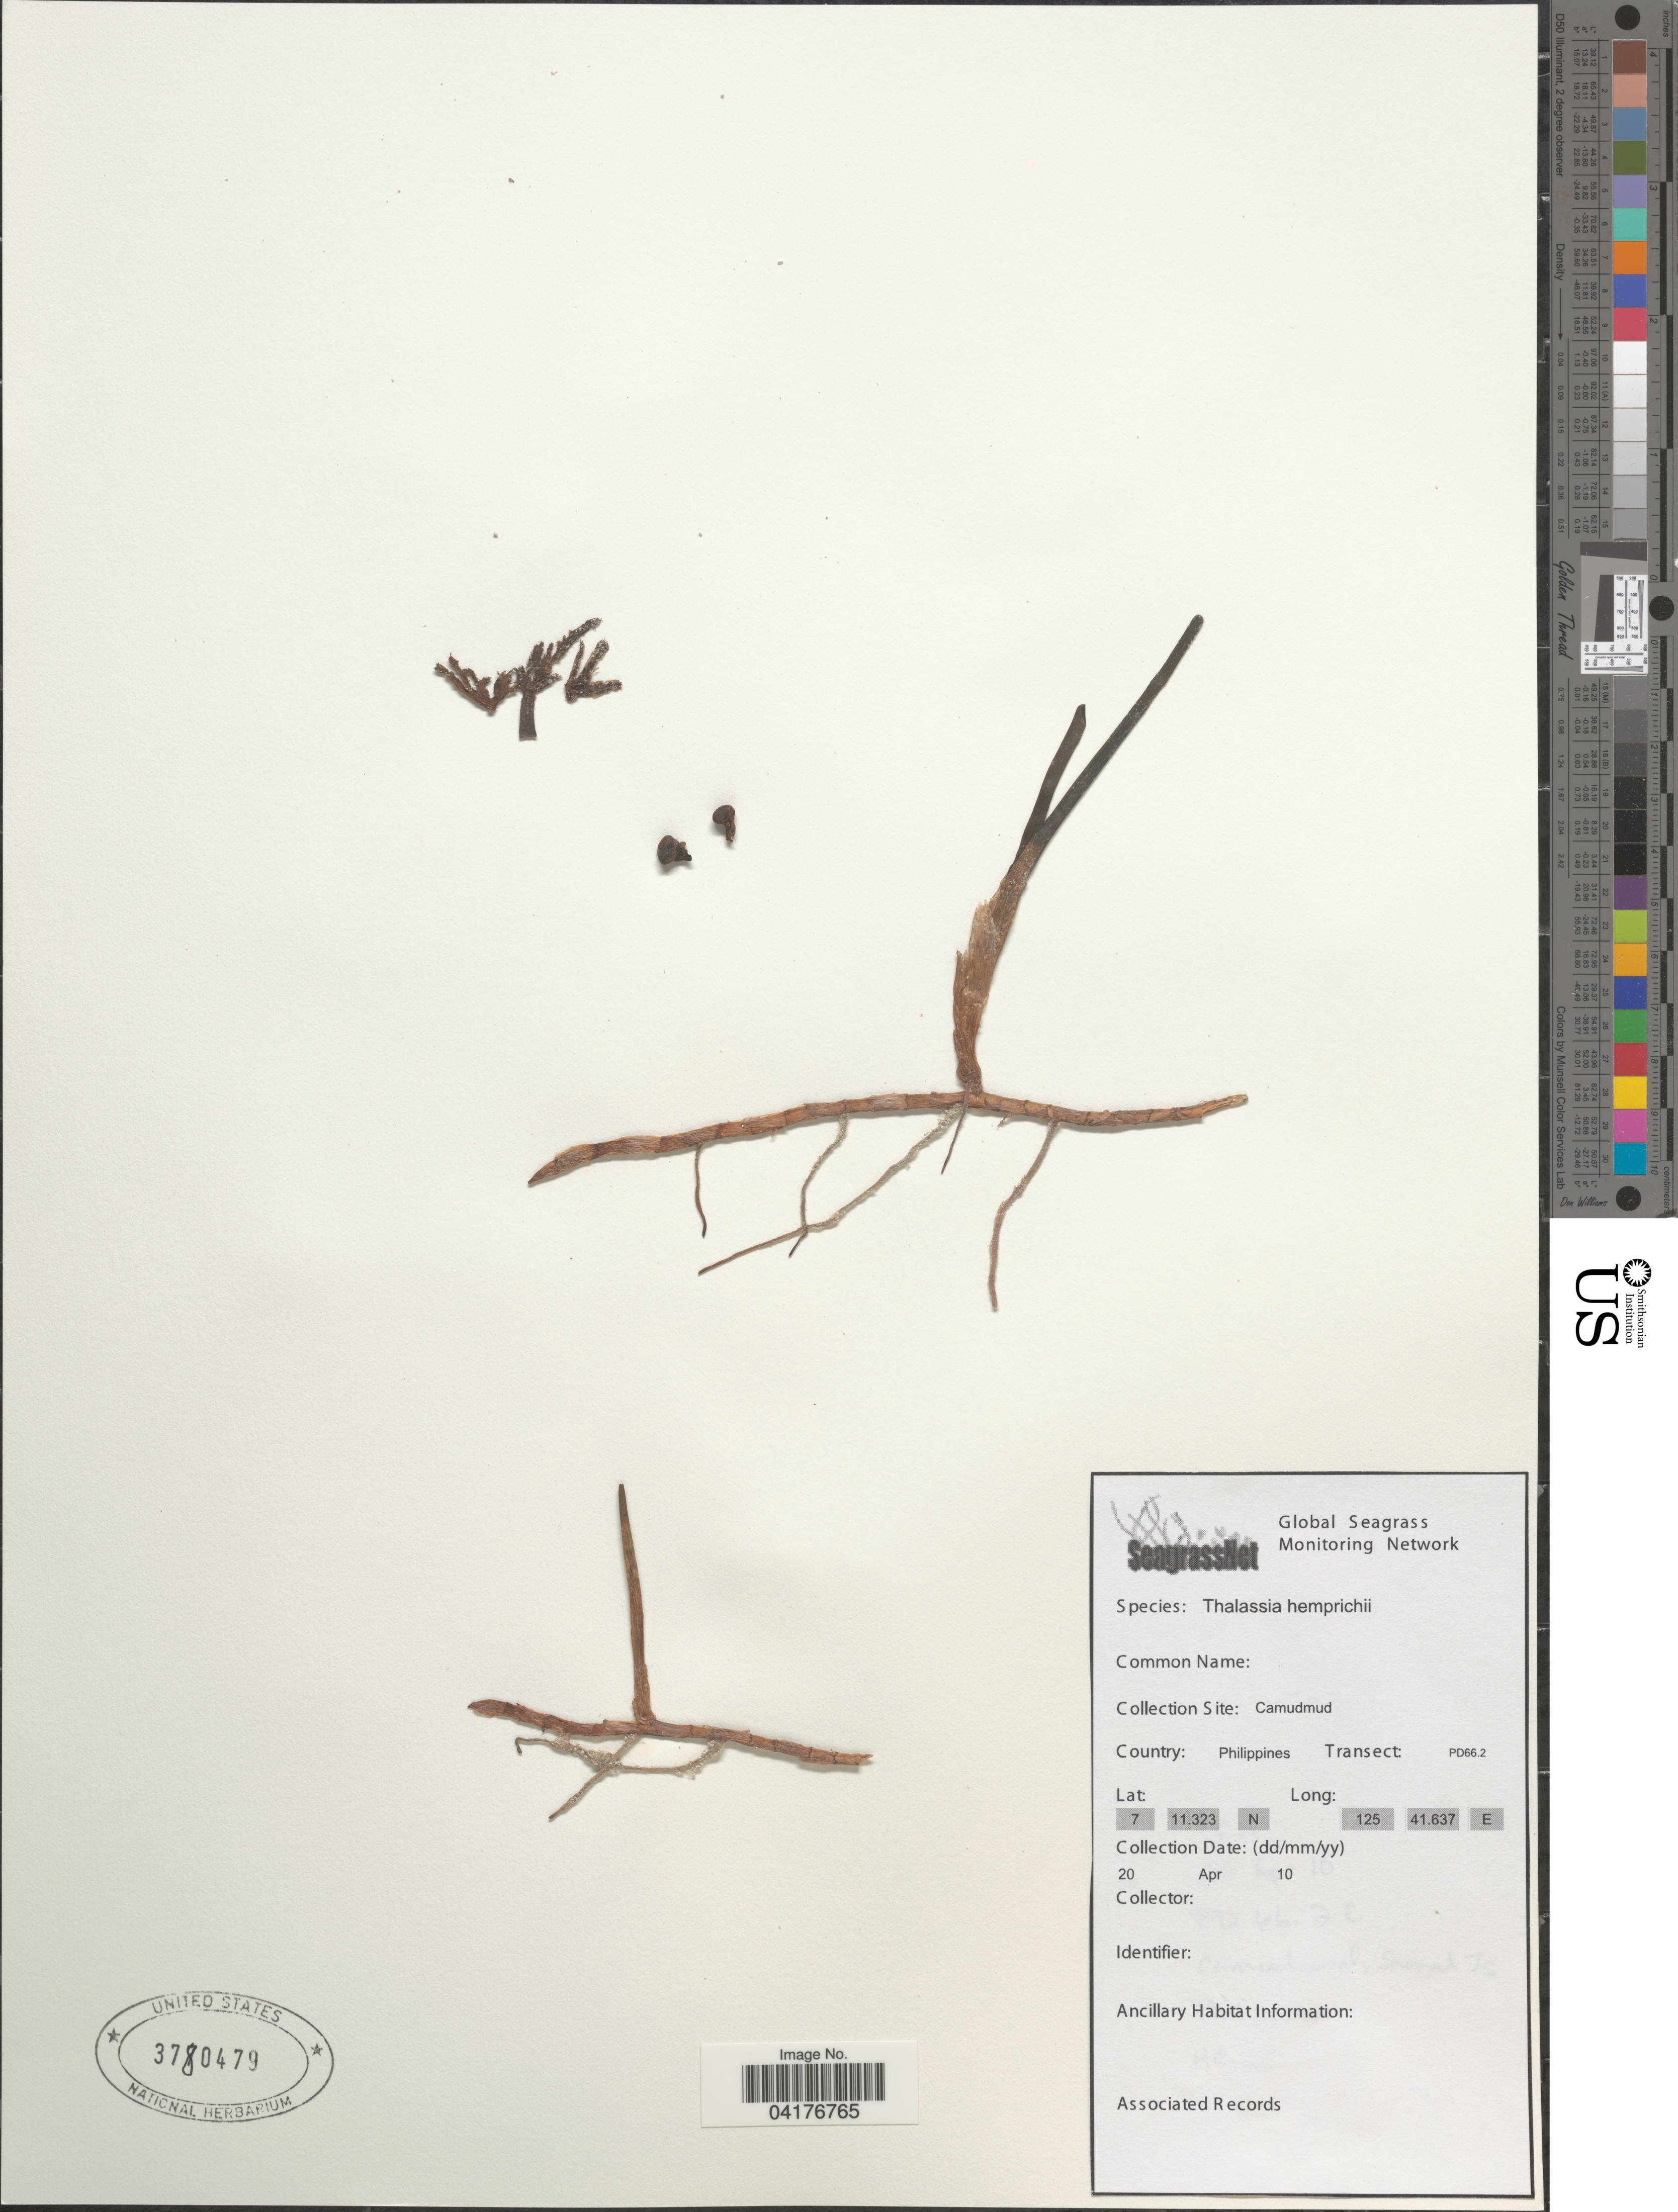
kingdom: Plantae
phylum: Tracheophyta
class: Liliopsida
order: Alismatales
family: Hydrocharitaceae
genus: Enhalus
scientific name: Enhalus acoroides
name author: (L. f.) Royle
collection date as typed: Transcribed d/m/y: 20/4/10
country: Philippines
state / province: Davao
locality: Camudmud. Transect: PD66.2.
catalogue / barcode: US 3780479